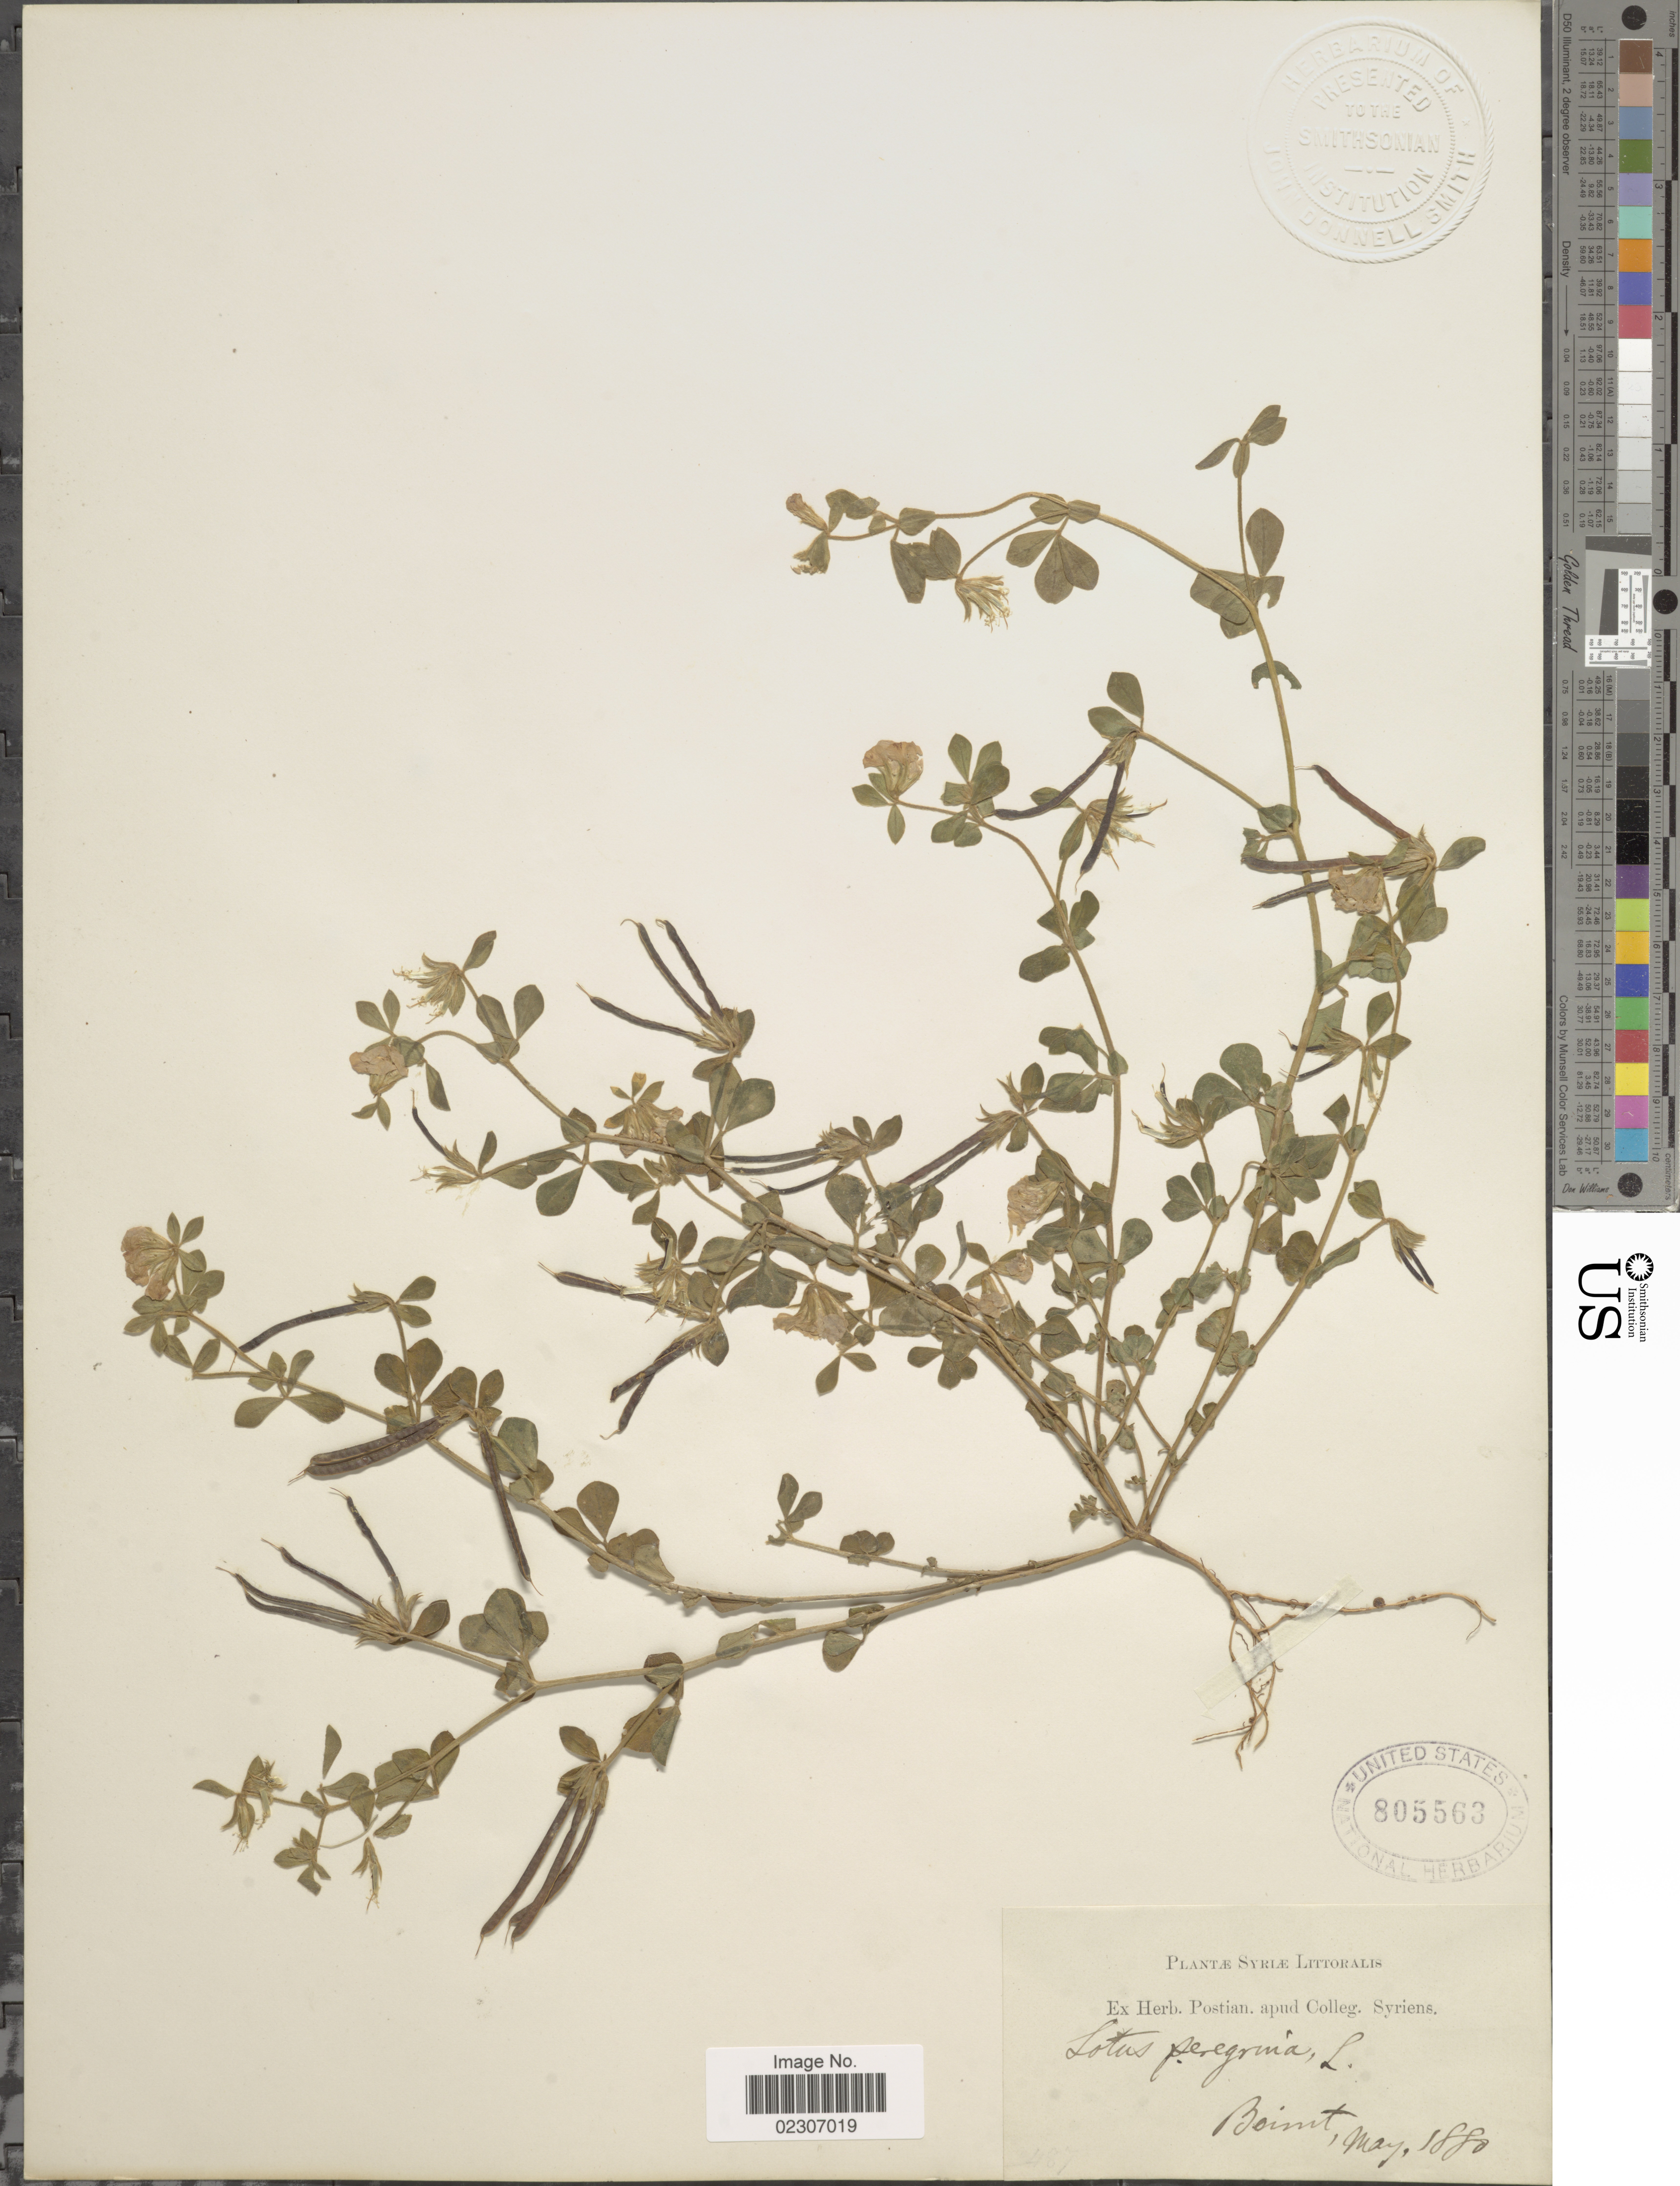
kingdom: Plantae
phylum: Tracheophyta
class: Magnoliopsida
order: Fabales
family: Fabaceae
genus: Lotus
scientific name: Lotus peregrinus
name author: L.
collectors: ex herb. Postian. apud Colleg. Syriens. Protest. USE "Fannie P. A. Shepard" (10308853) AS PRIMARY COLLECTOR INSTEAD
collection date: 1880-05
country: Syria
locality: Syriæ Littoralis, Boimt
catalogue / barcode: US 805563